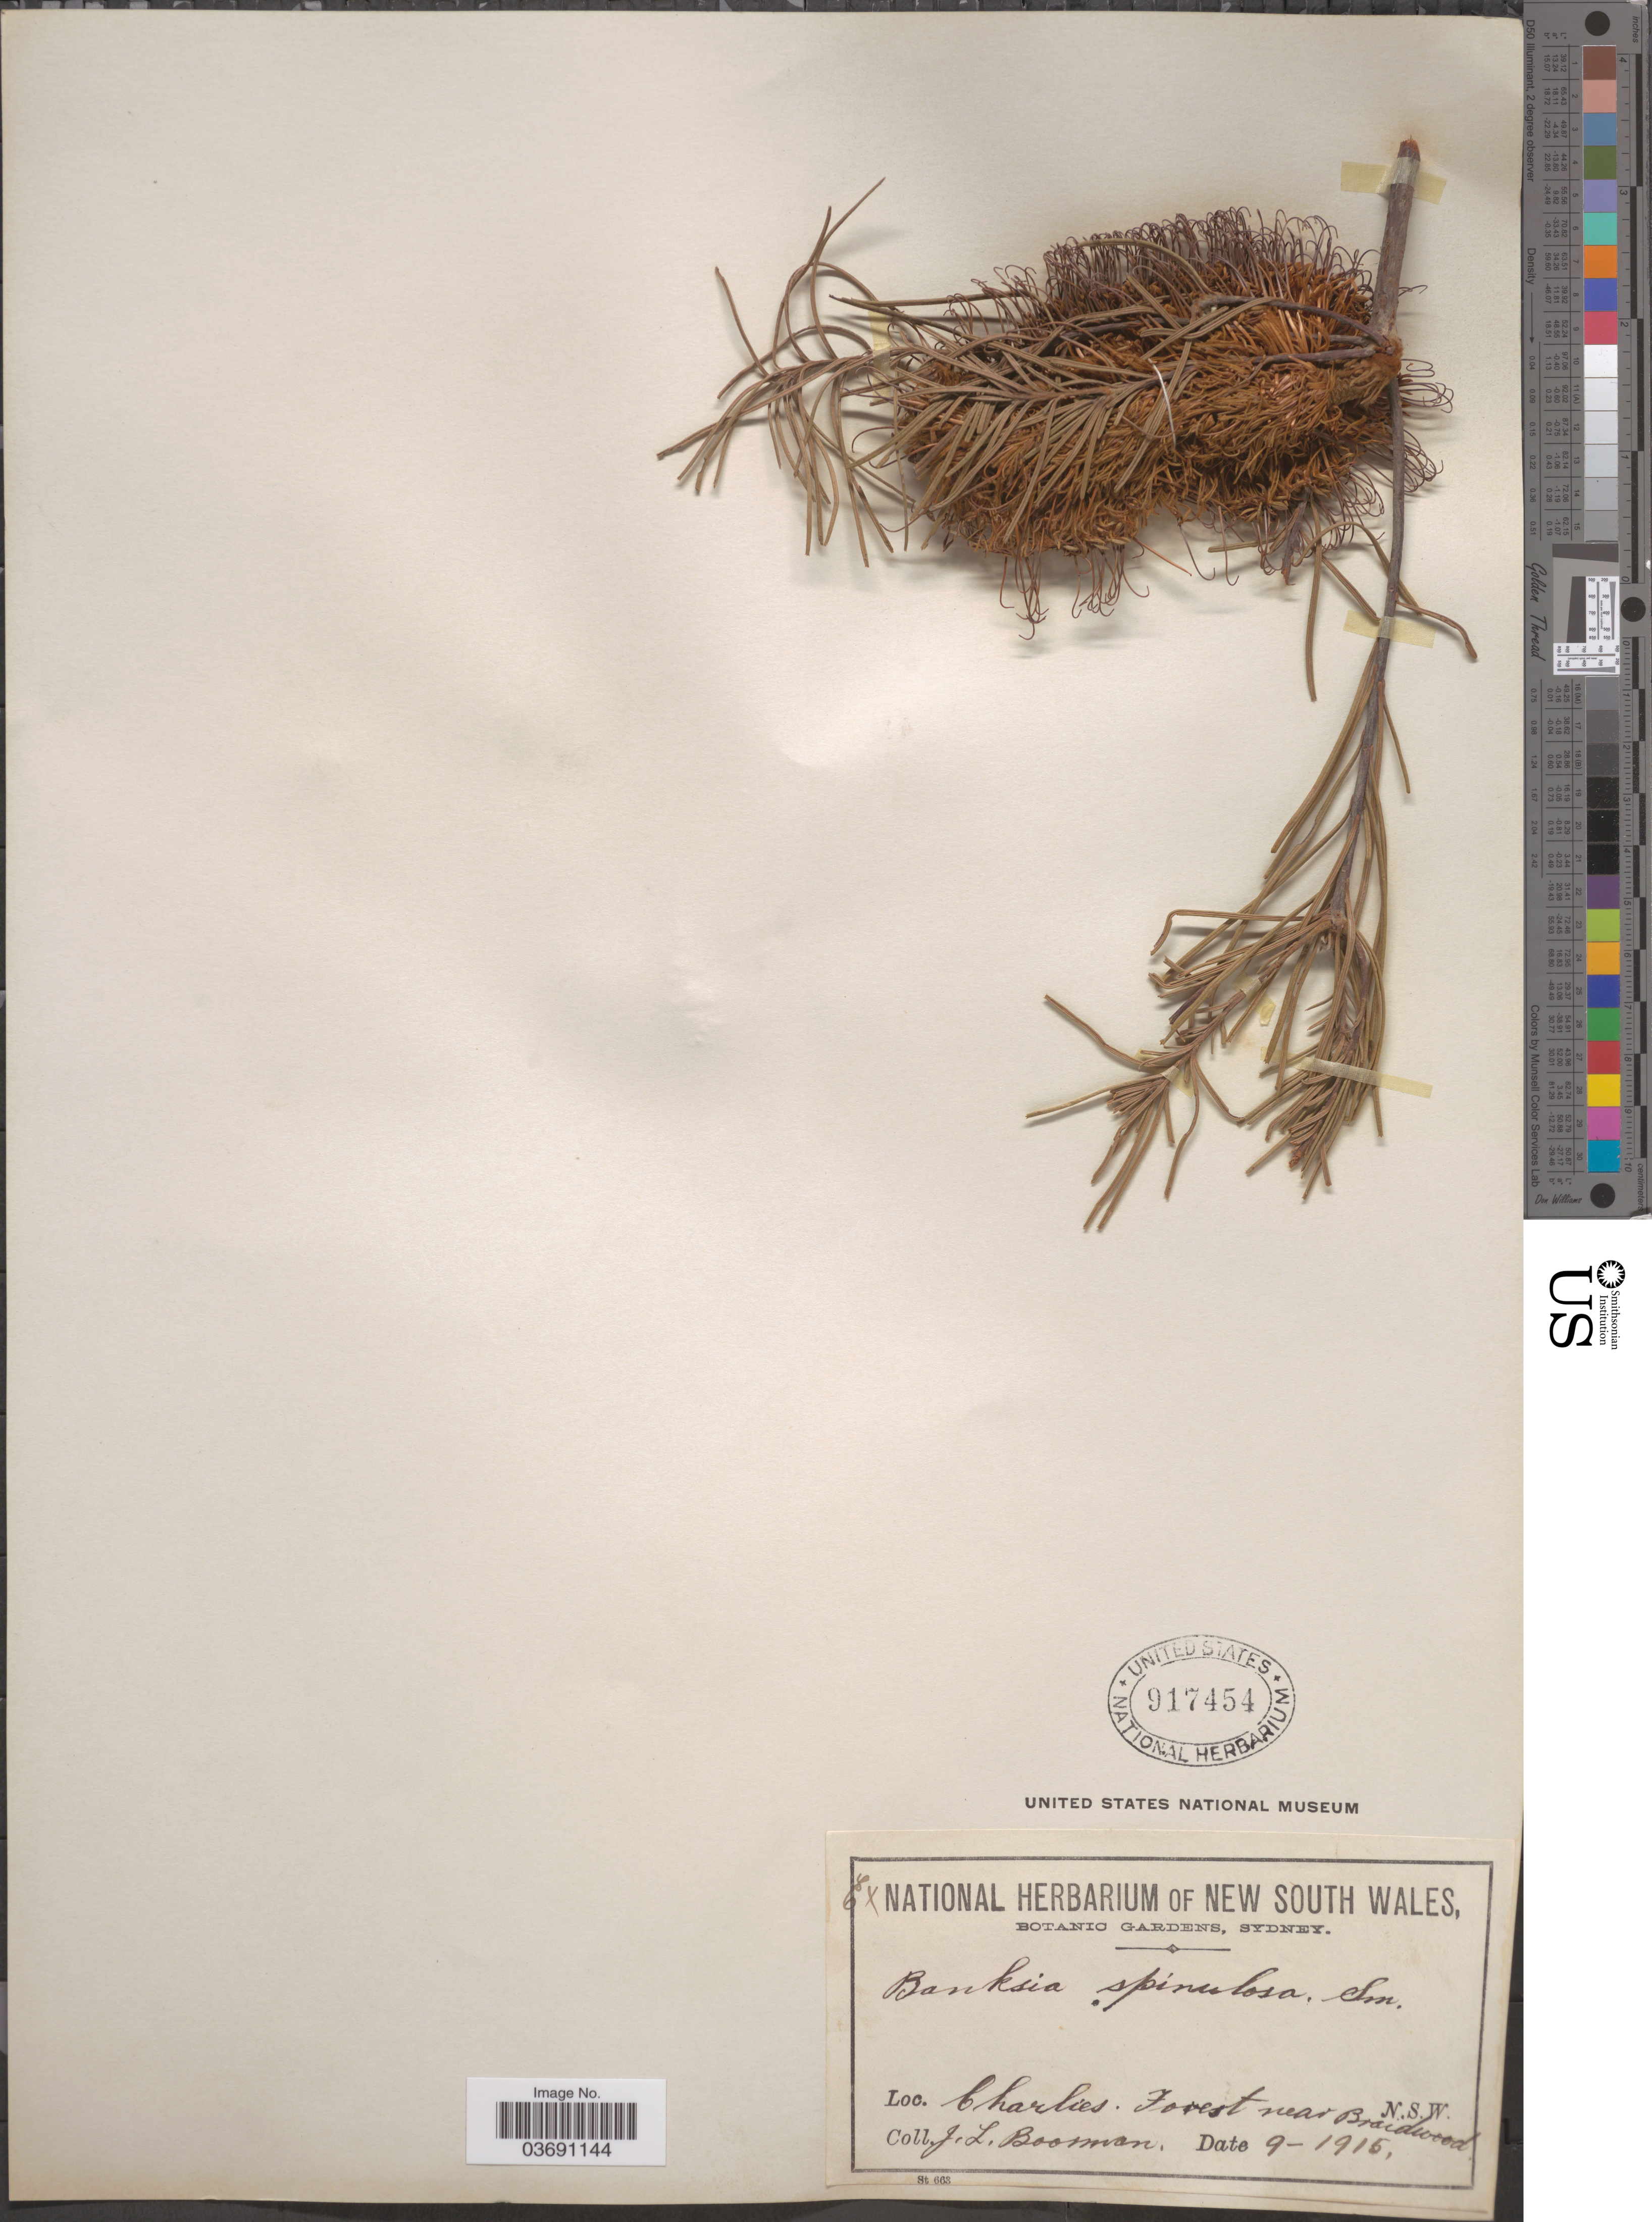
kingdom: Plantae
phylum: Tracheophyta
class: Magnoliopsida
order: Proteales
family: Proteaceae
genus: Banksia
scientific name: Banksia spinulosa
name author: Sm.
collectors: J. Boorman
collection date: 1915-09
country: Australia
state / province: New South Wales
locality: Charlies. Forest near Braidwood.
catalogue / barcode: US 917454